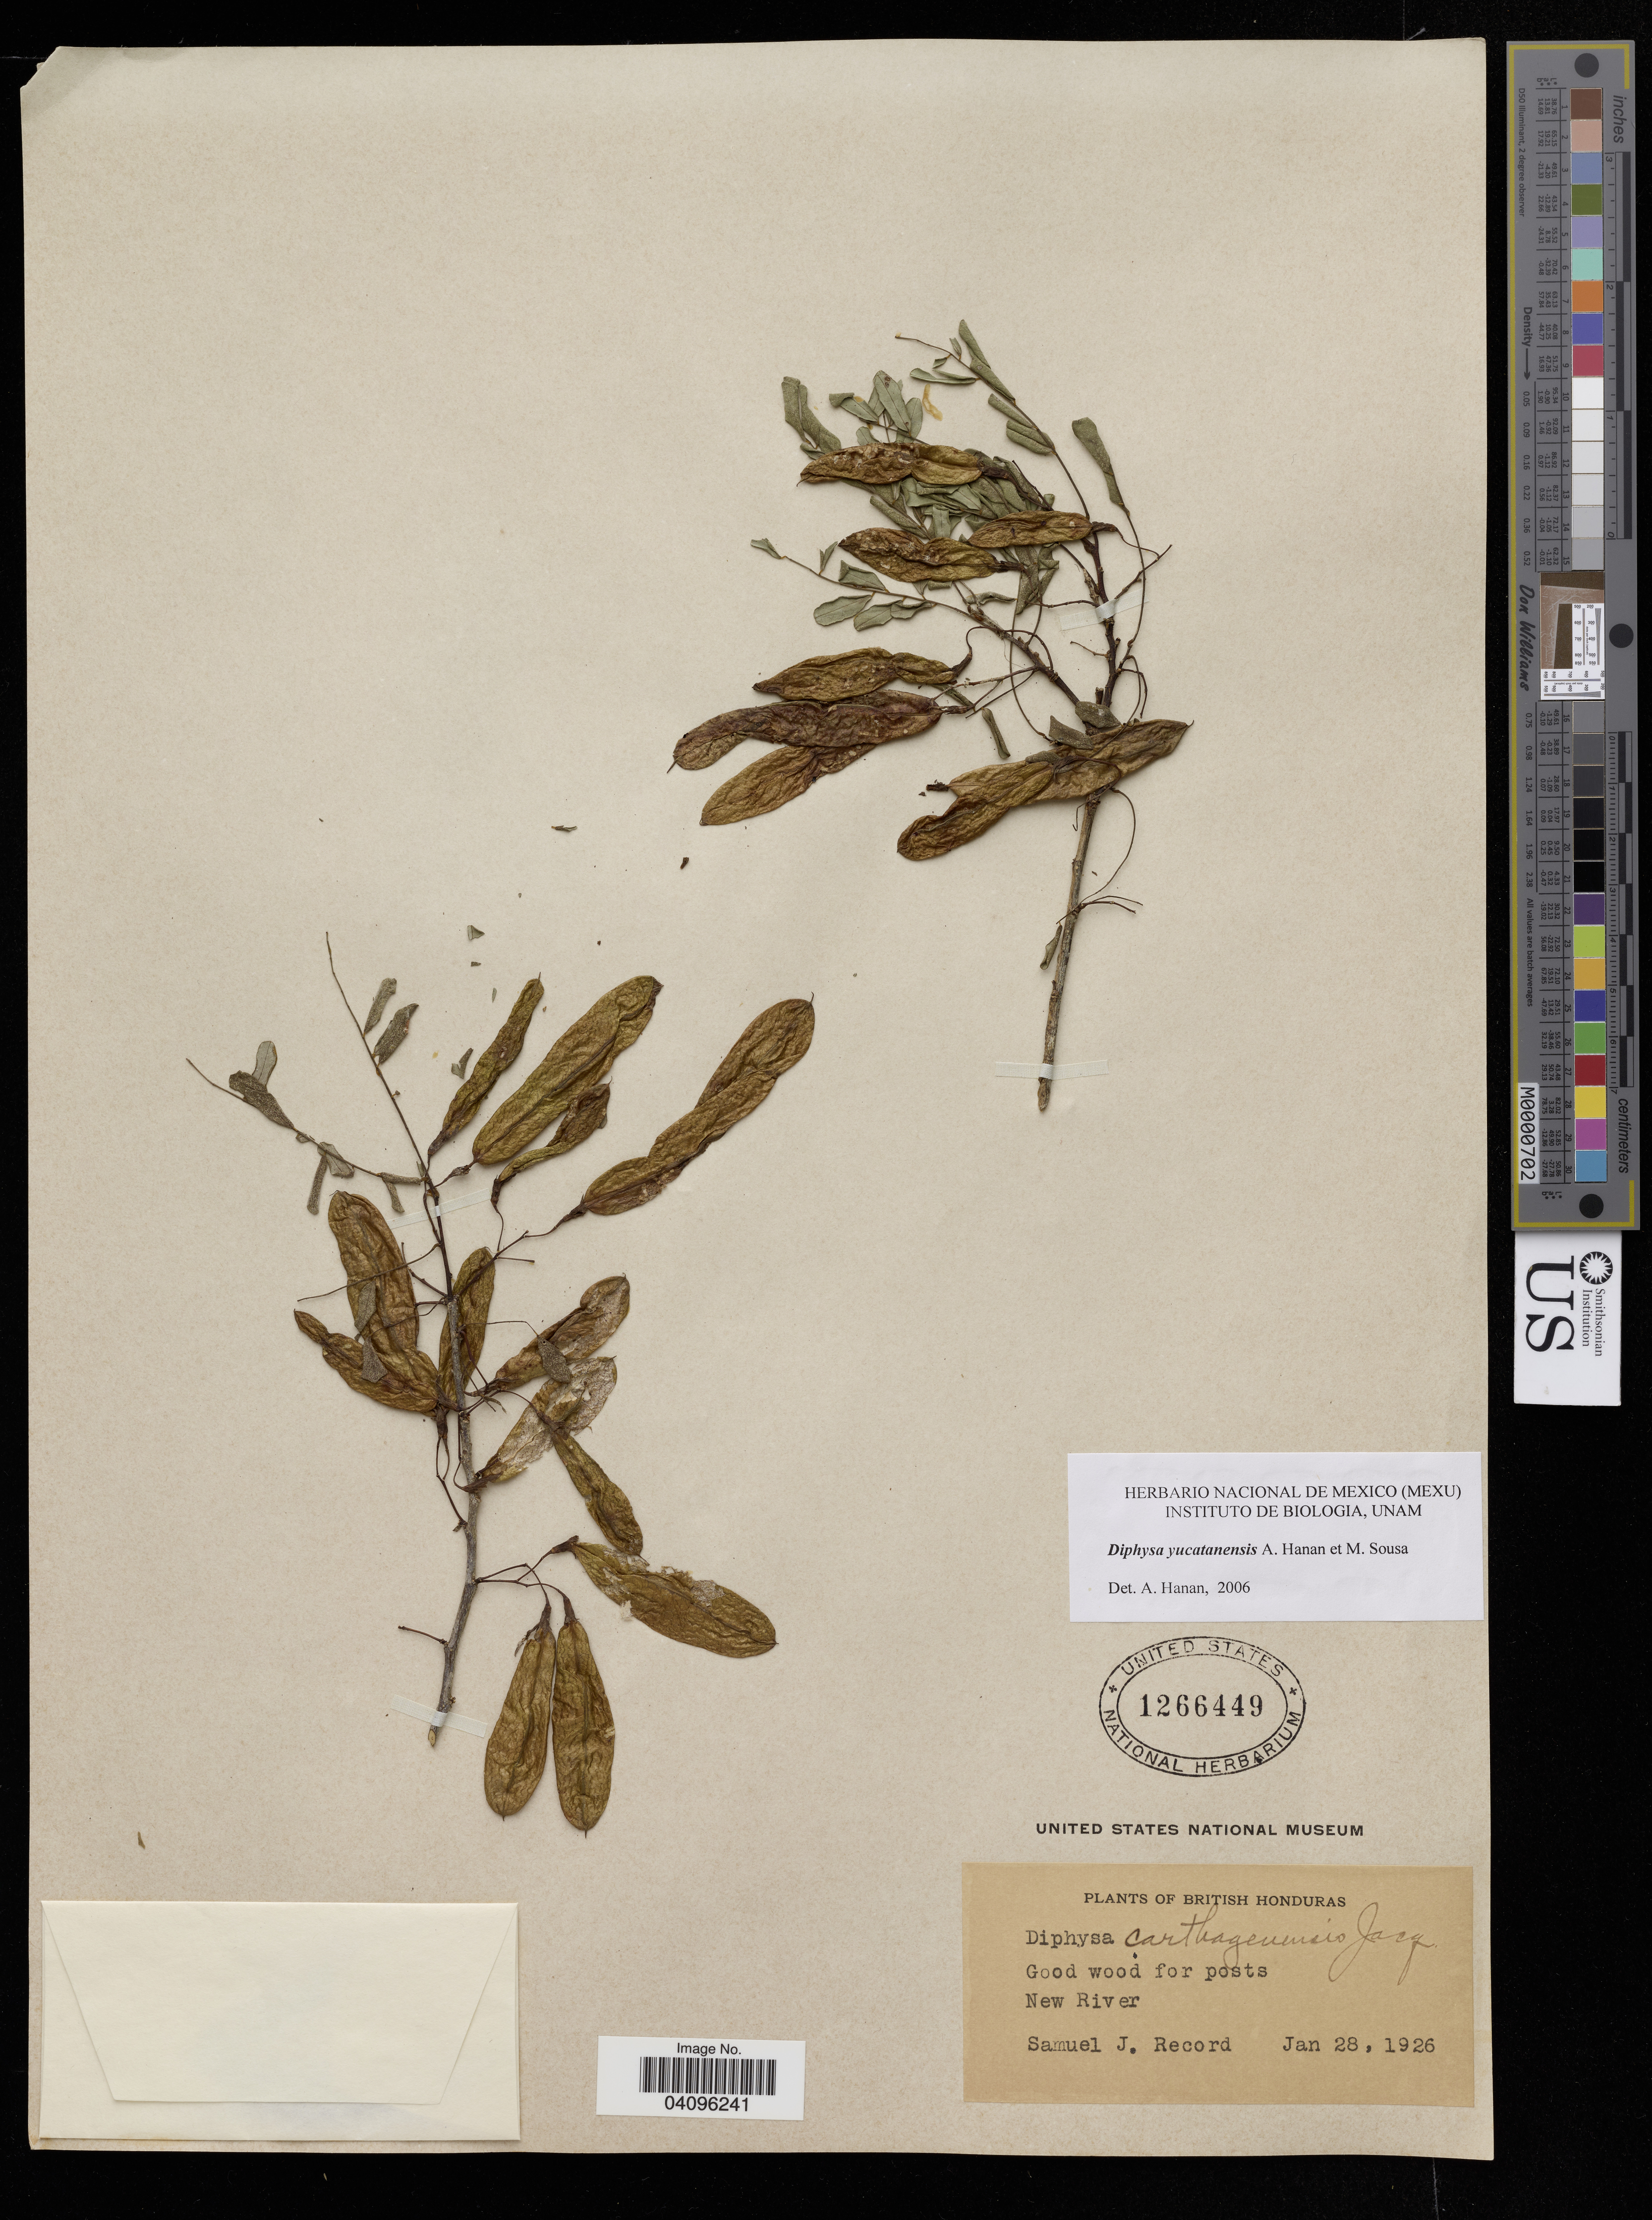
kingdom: Plantae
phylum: Tracheophyta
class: Magnoliopsida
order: Fabales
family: Fabaceae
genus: Diphysa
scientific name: Diphysa yucatanensis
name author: Hanan-Alipi & M. Sousa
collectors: S. J. Record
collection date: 1926-01-28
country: Belize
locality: New River.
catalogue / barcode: US 1266449